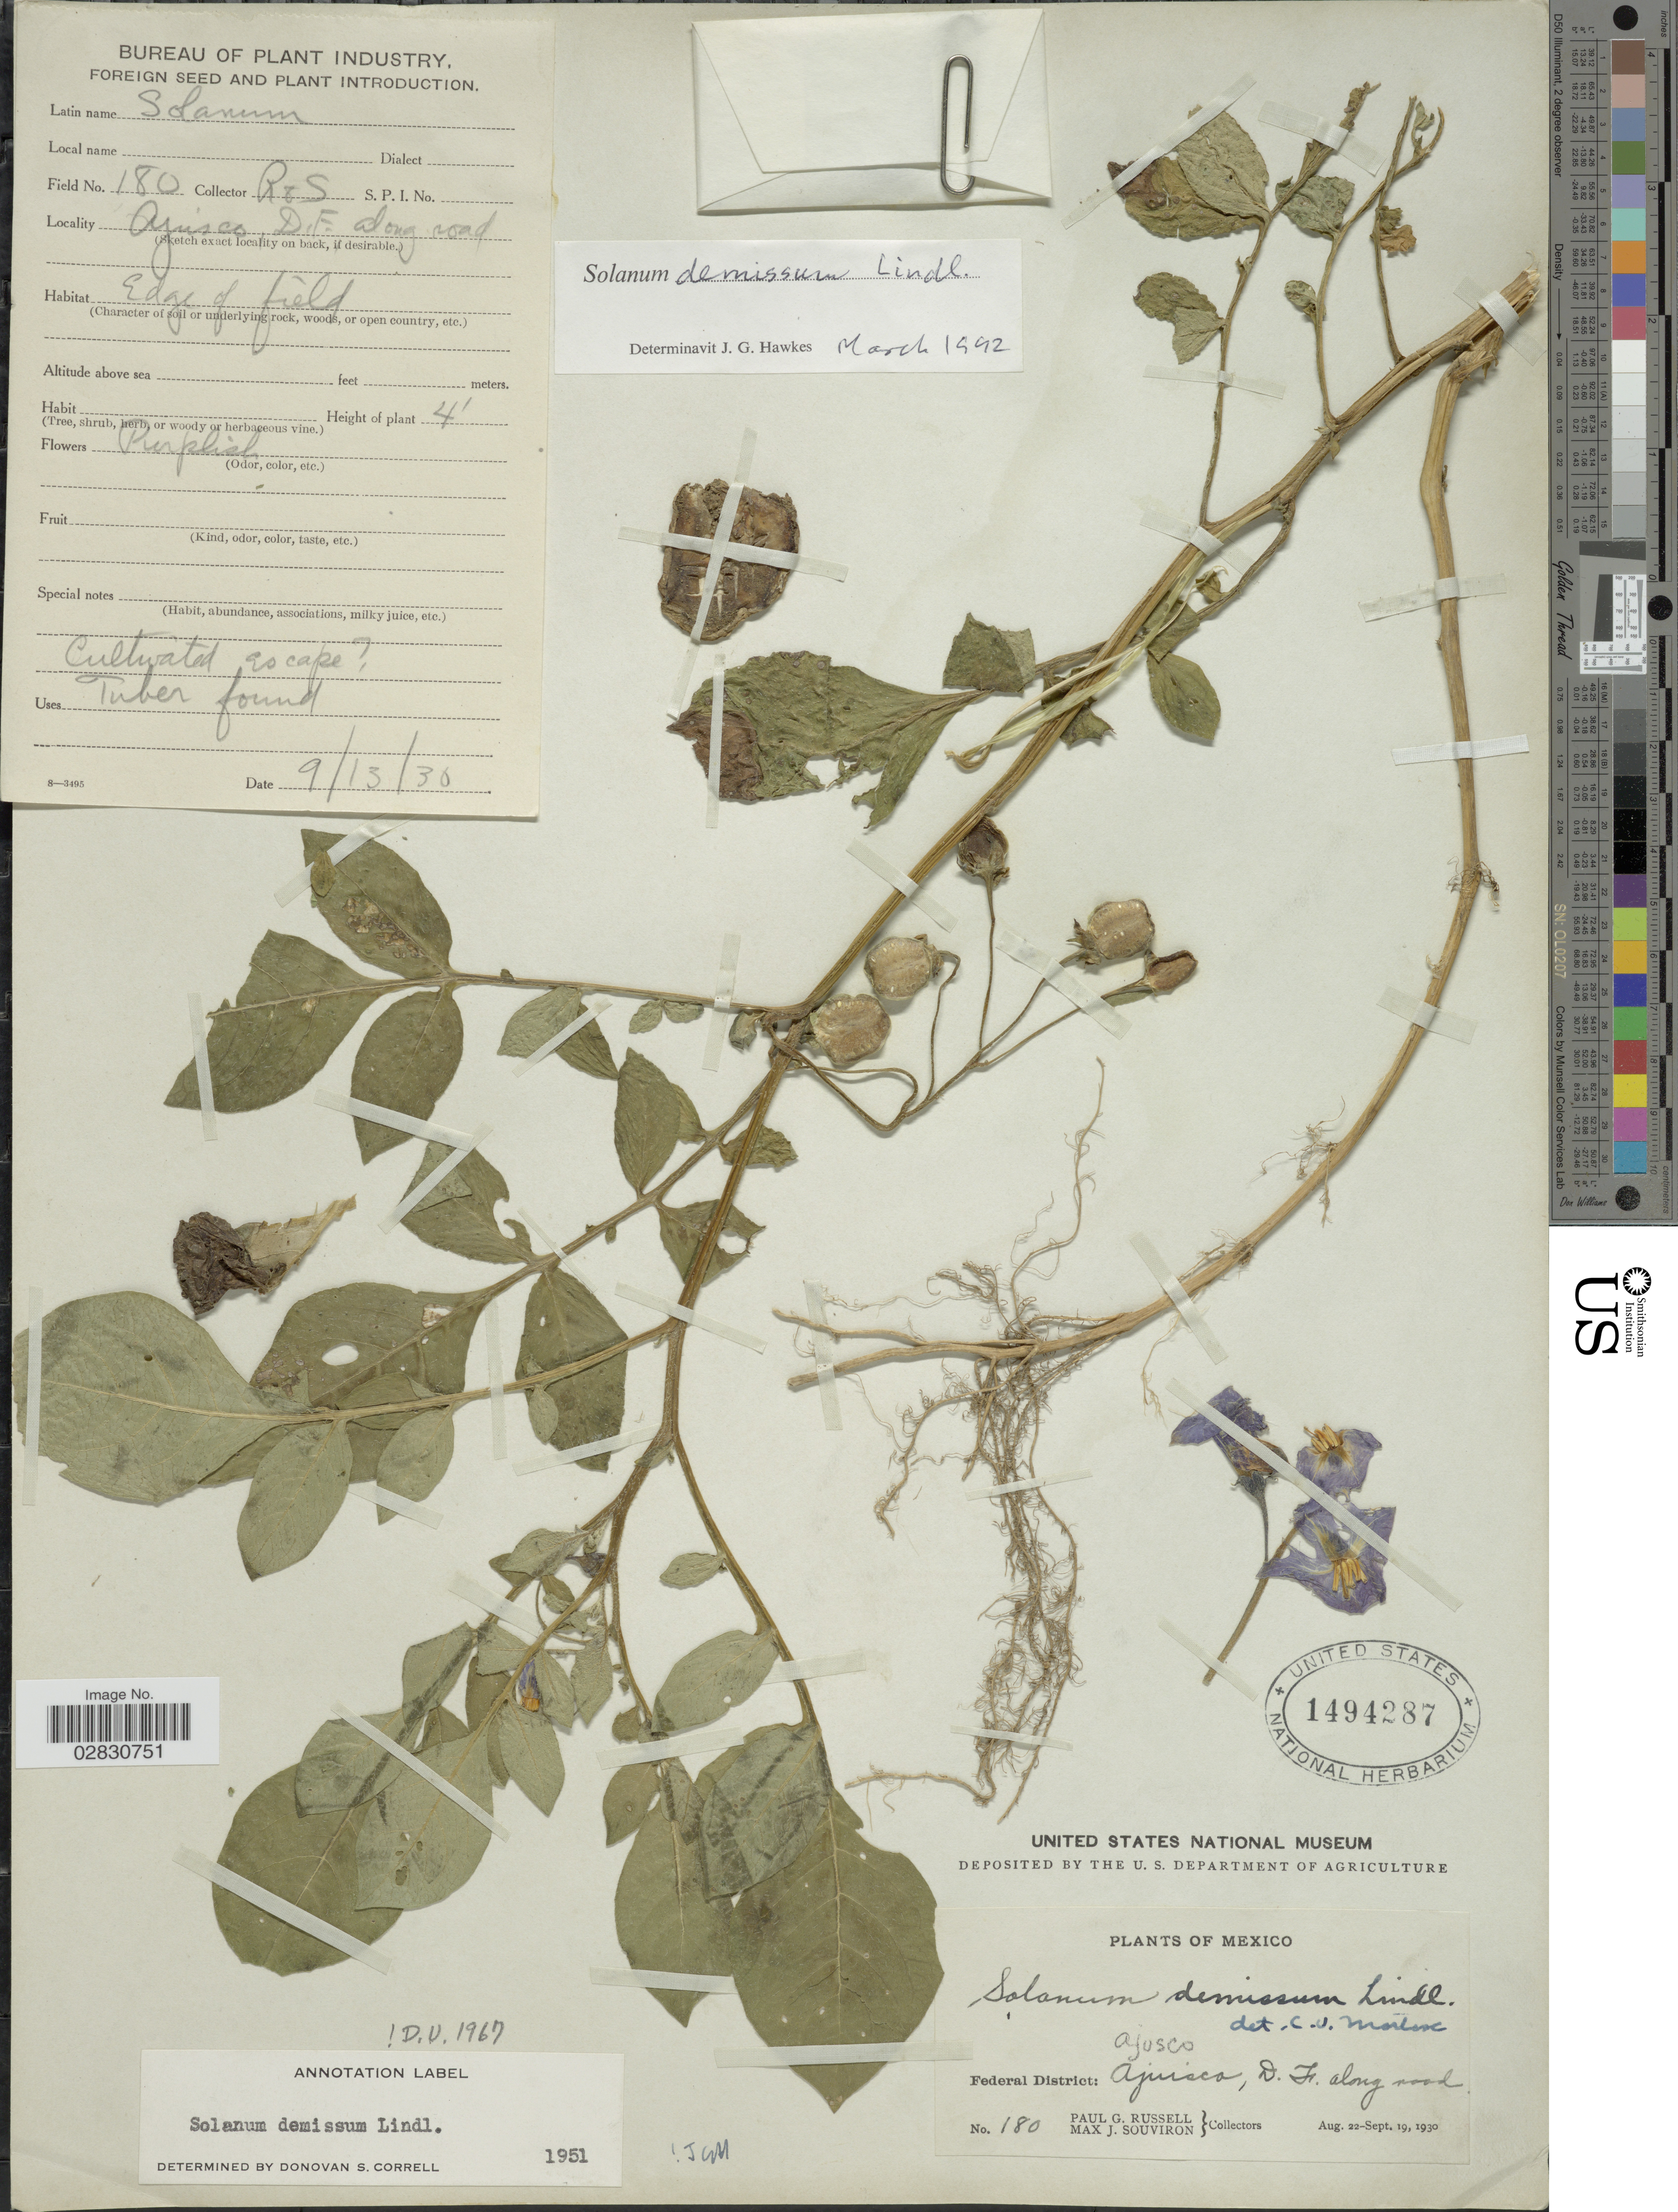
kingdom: Plantae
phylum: Tracheophyta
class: Magnoliopsida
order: Solanales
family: Solanaceae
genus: Solanum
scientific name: Solanum demissum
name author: Lindl.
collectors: P. G. Russell & M. J. Souviron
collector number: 180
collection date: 1930-09-13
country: Mexico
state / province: Distrito Federal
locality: Federal District: Ajusco, D.F. along road.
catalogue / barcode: US 1494287